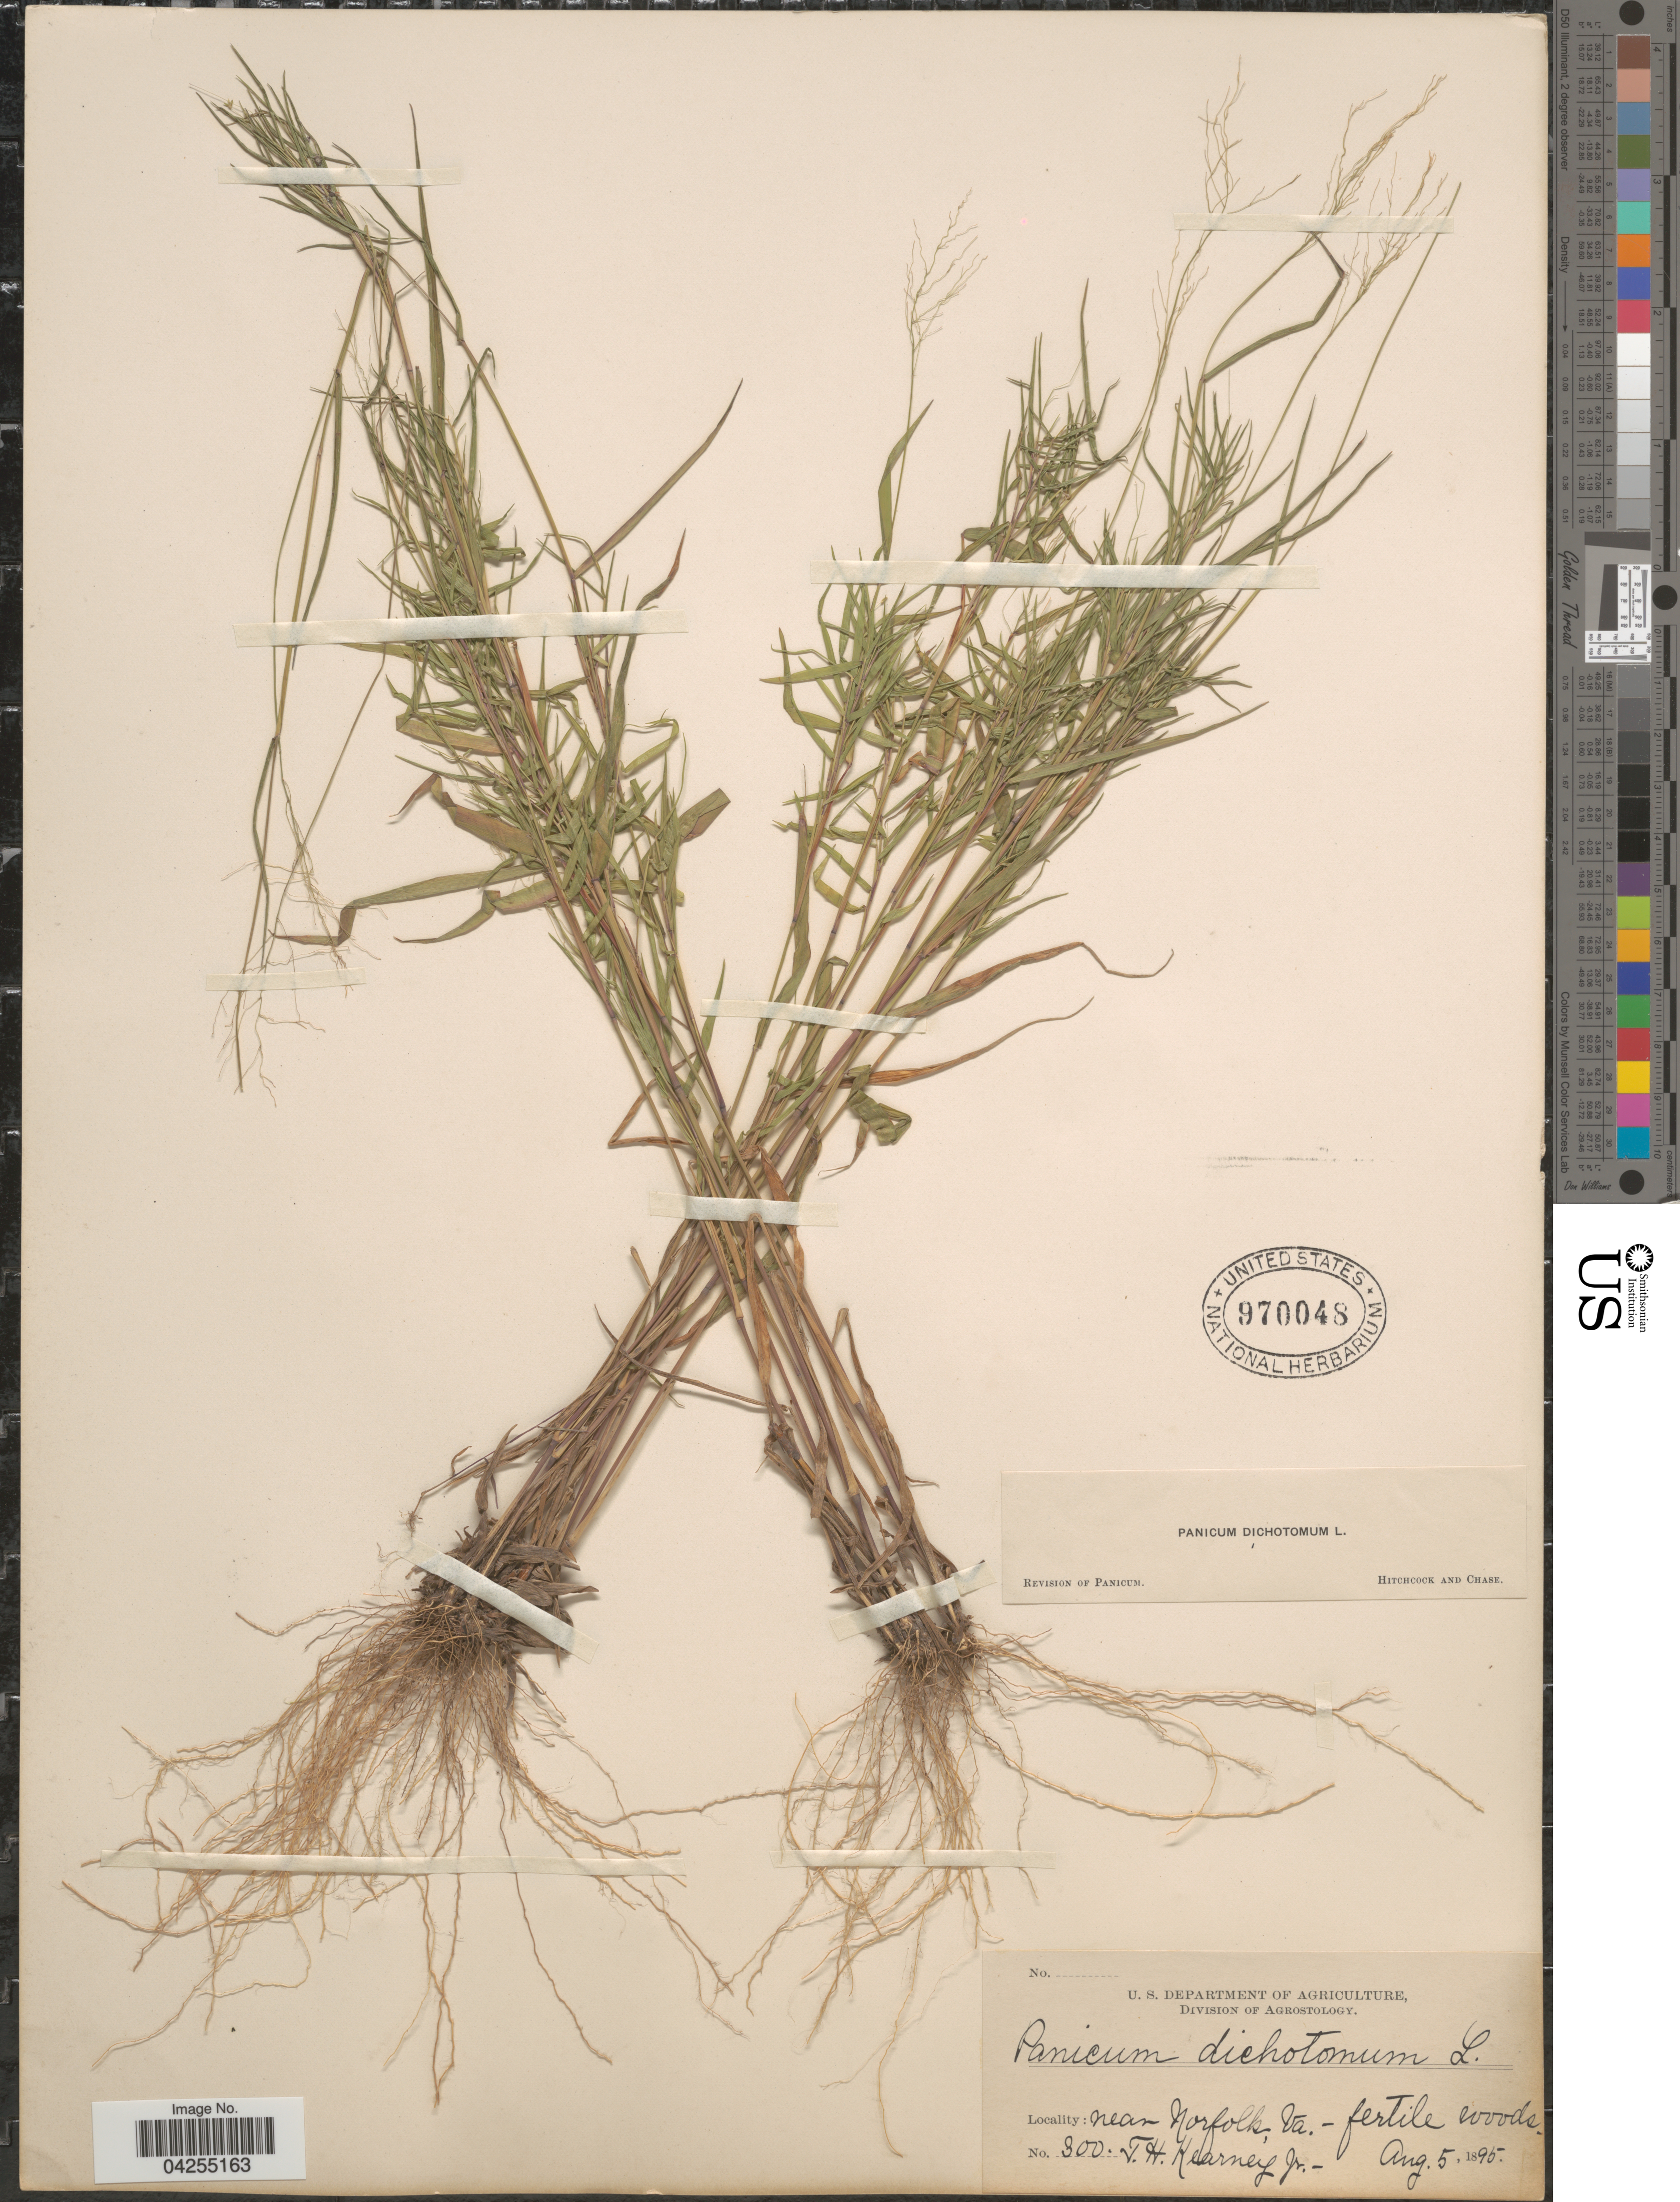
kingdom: Plantae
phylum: Tracheophyta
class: Liliopsida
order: Poales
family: Poaceae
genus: Dichanthelium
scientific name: Dichanthelium dichotomum var. dichotomum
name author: (L.) Gould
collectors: T. H. Kearney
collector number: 300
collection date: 1895-08-05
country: United States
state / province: Virginia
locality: Near Norfolk.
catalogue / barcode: US 970048